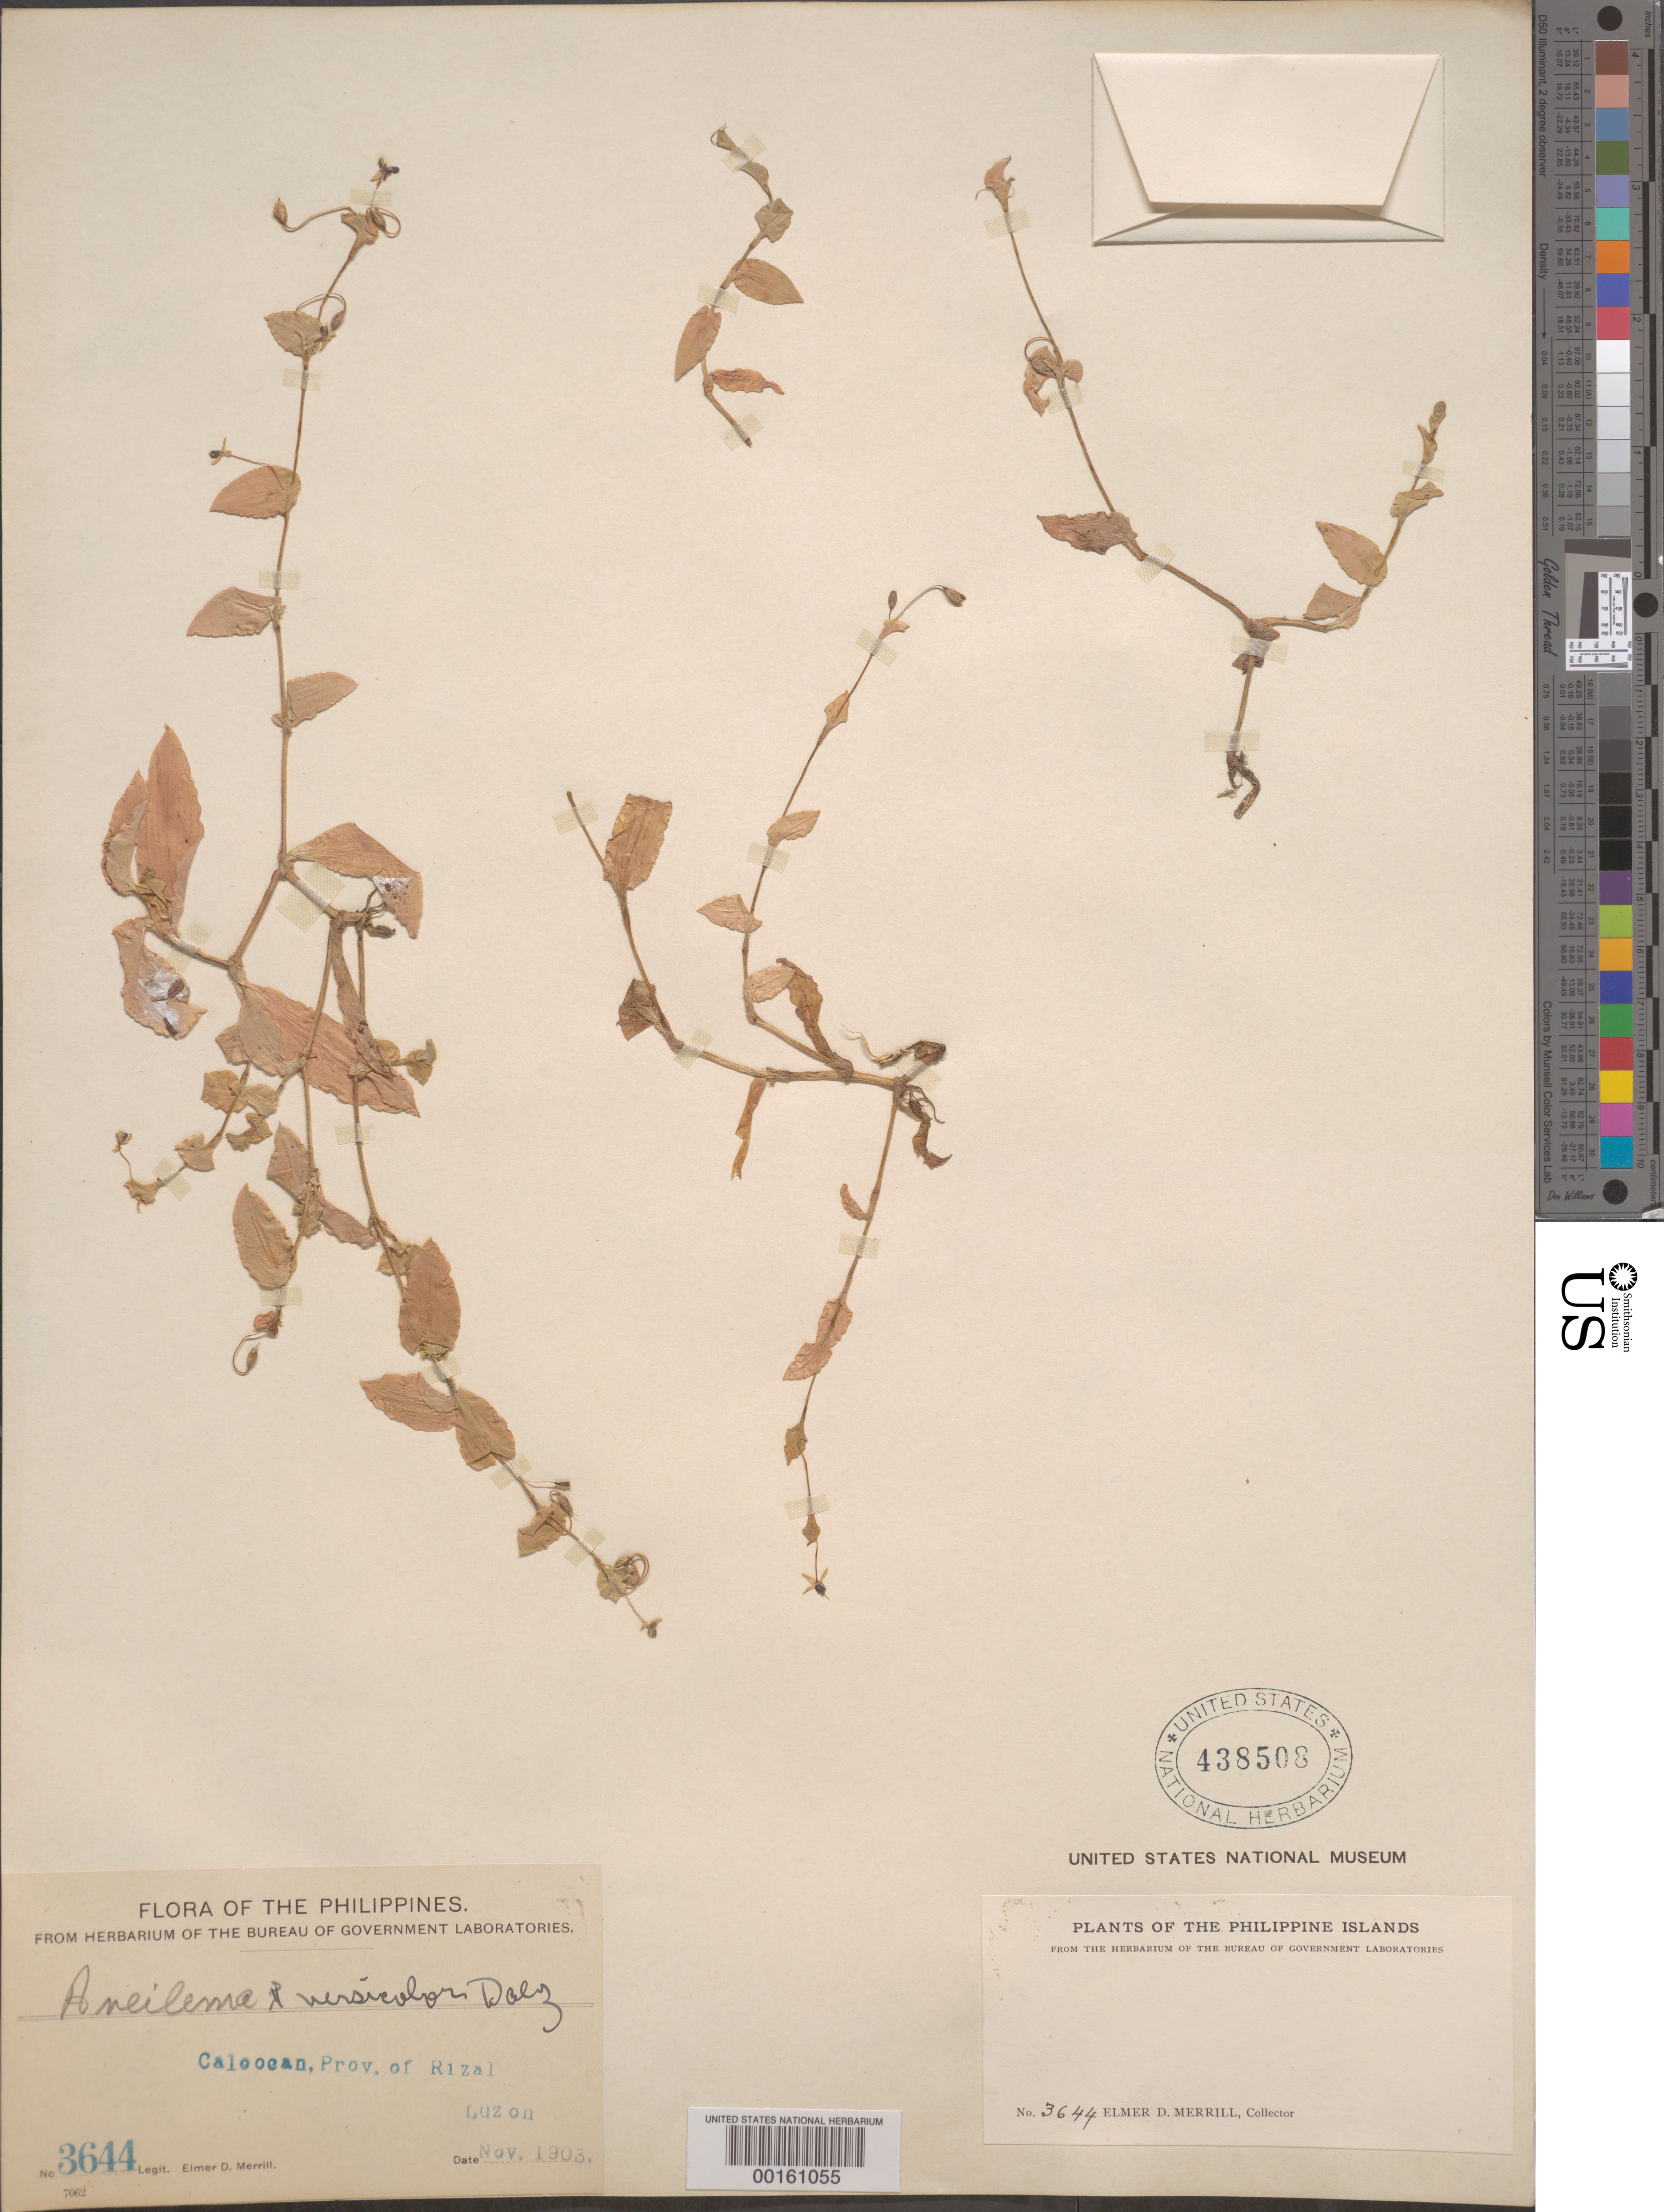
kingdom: Plantae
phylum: Tracheophyta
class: Liliopsida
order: Commelinales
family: Commelinaceae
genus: Murdannia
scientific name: Murdannia versicolor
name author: (Dalzell) G. Brückn.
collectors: E. D. Merrill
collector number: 3644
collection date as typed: Nov 1903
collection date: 1903-11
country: Philippines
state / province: National Capital Region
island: Luzon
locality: Caloocan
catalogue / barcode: US 438508